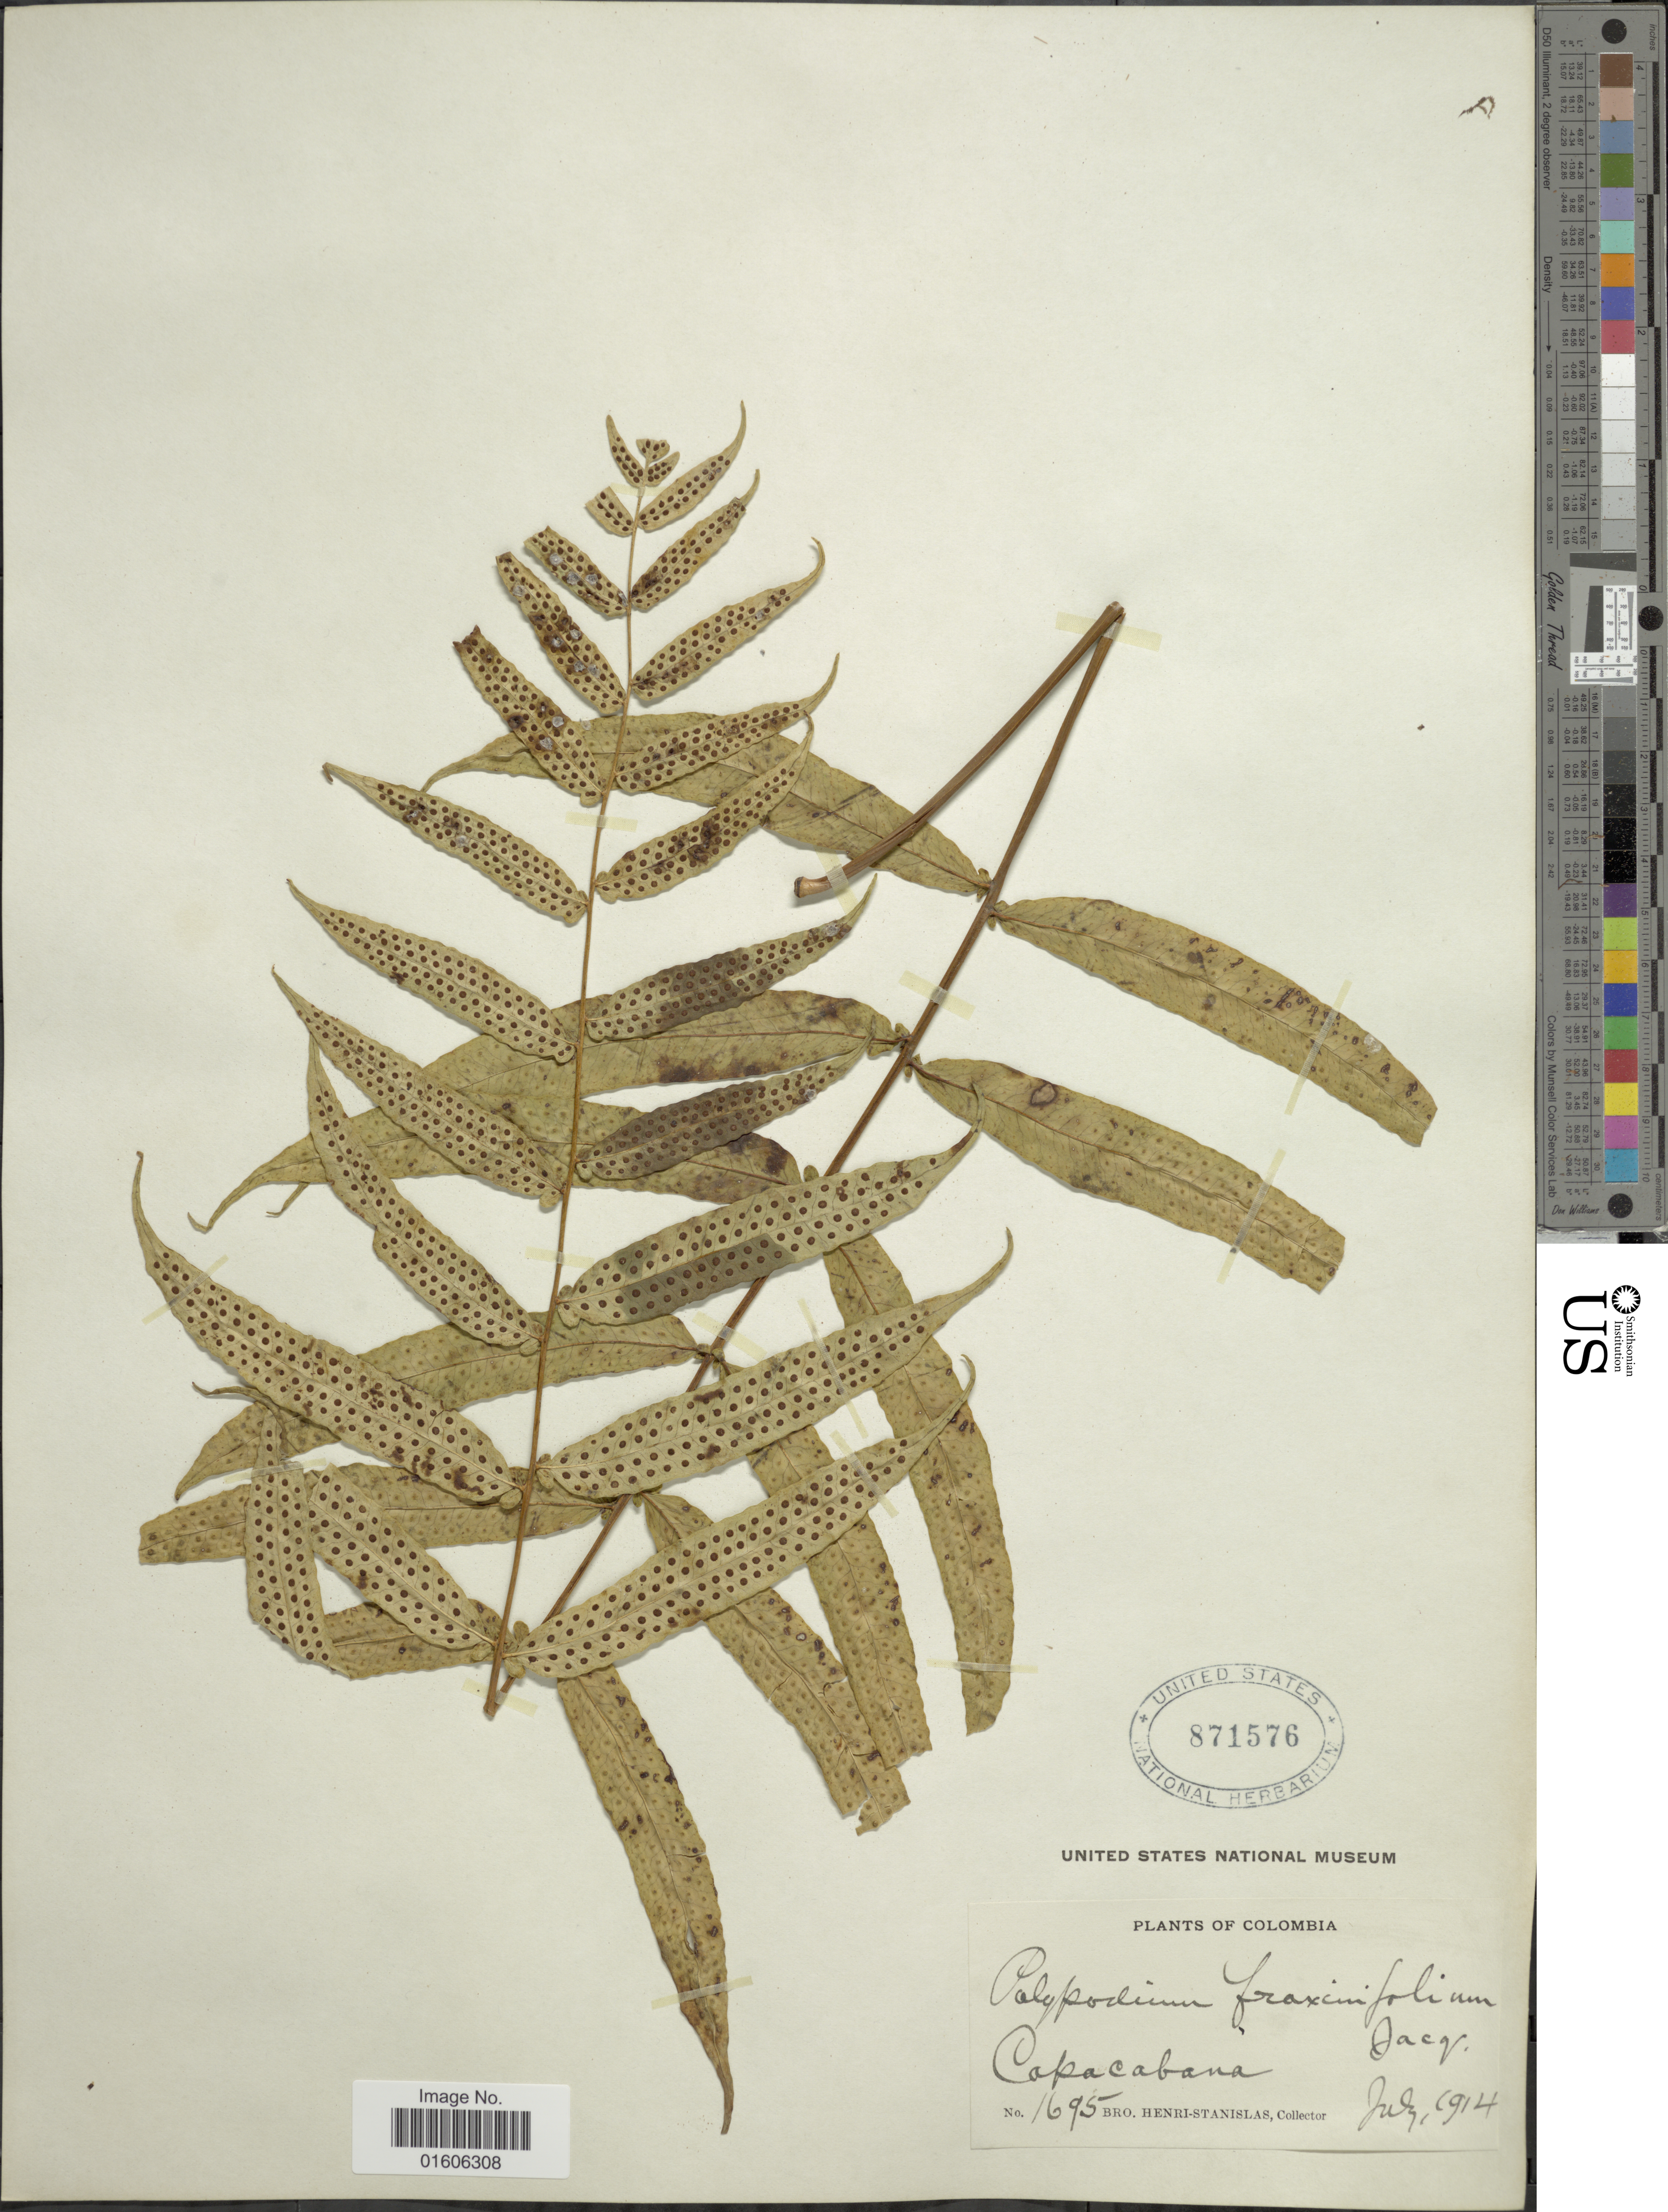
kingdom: Plantae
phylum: Tracheophyta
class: Polypodiopsida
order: Polypodiales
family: Polypodiaceae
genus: Serpocaulon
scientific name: Serpocaulon fraxinifolium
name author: (Jacq.) A.R. Sm.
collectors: Henri-Stanislas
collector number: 1695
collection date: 1914-07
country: Colombia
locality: Capacabana.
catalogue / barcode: US 871576